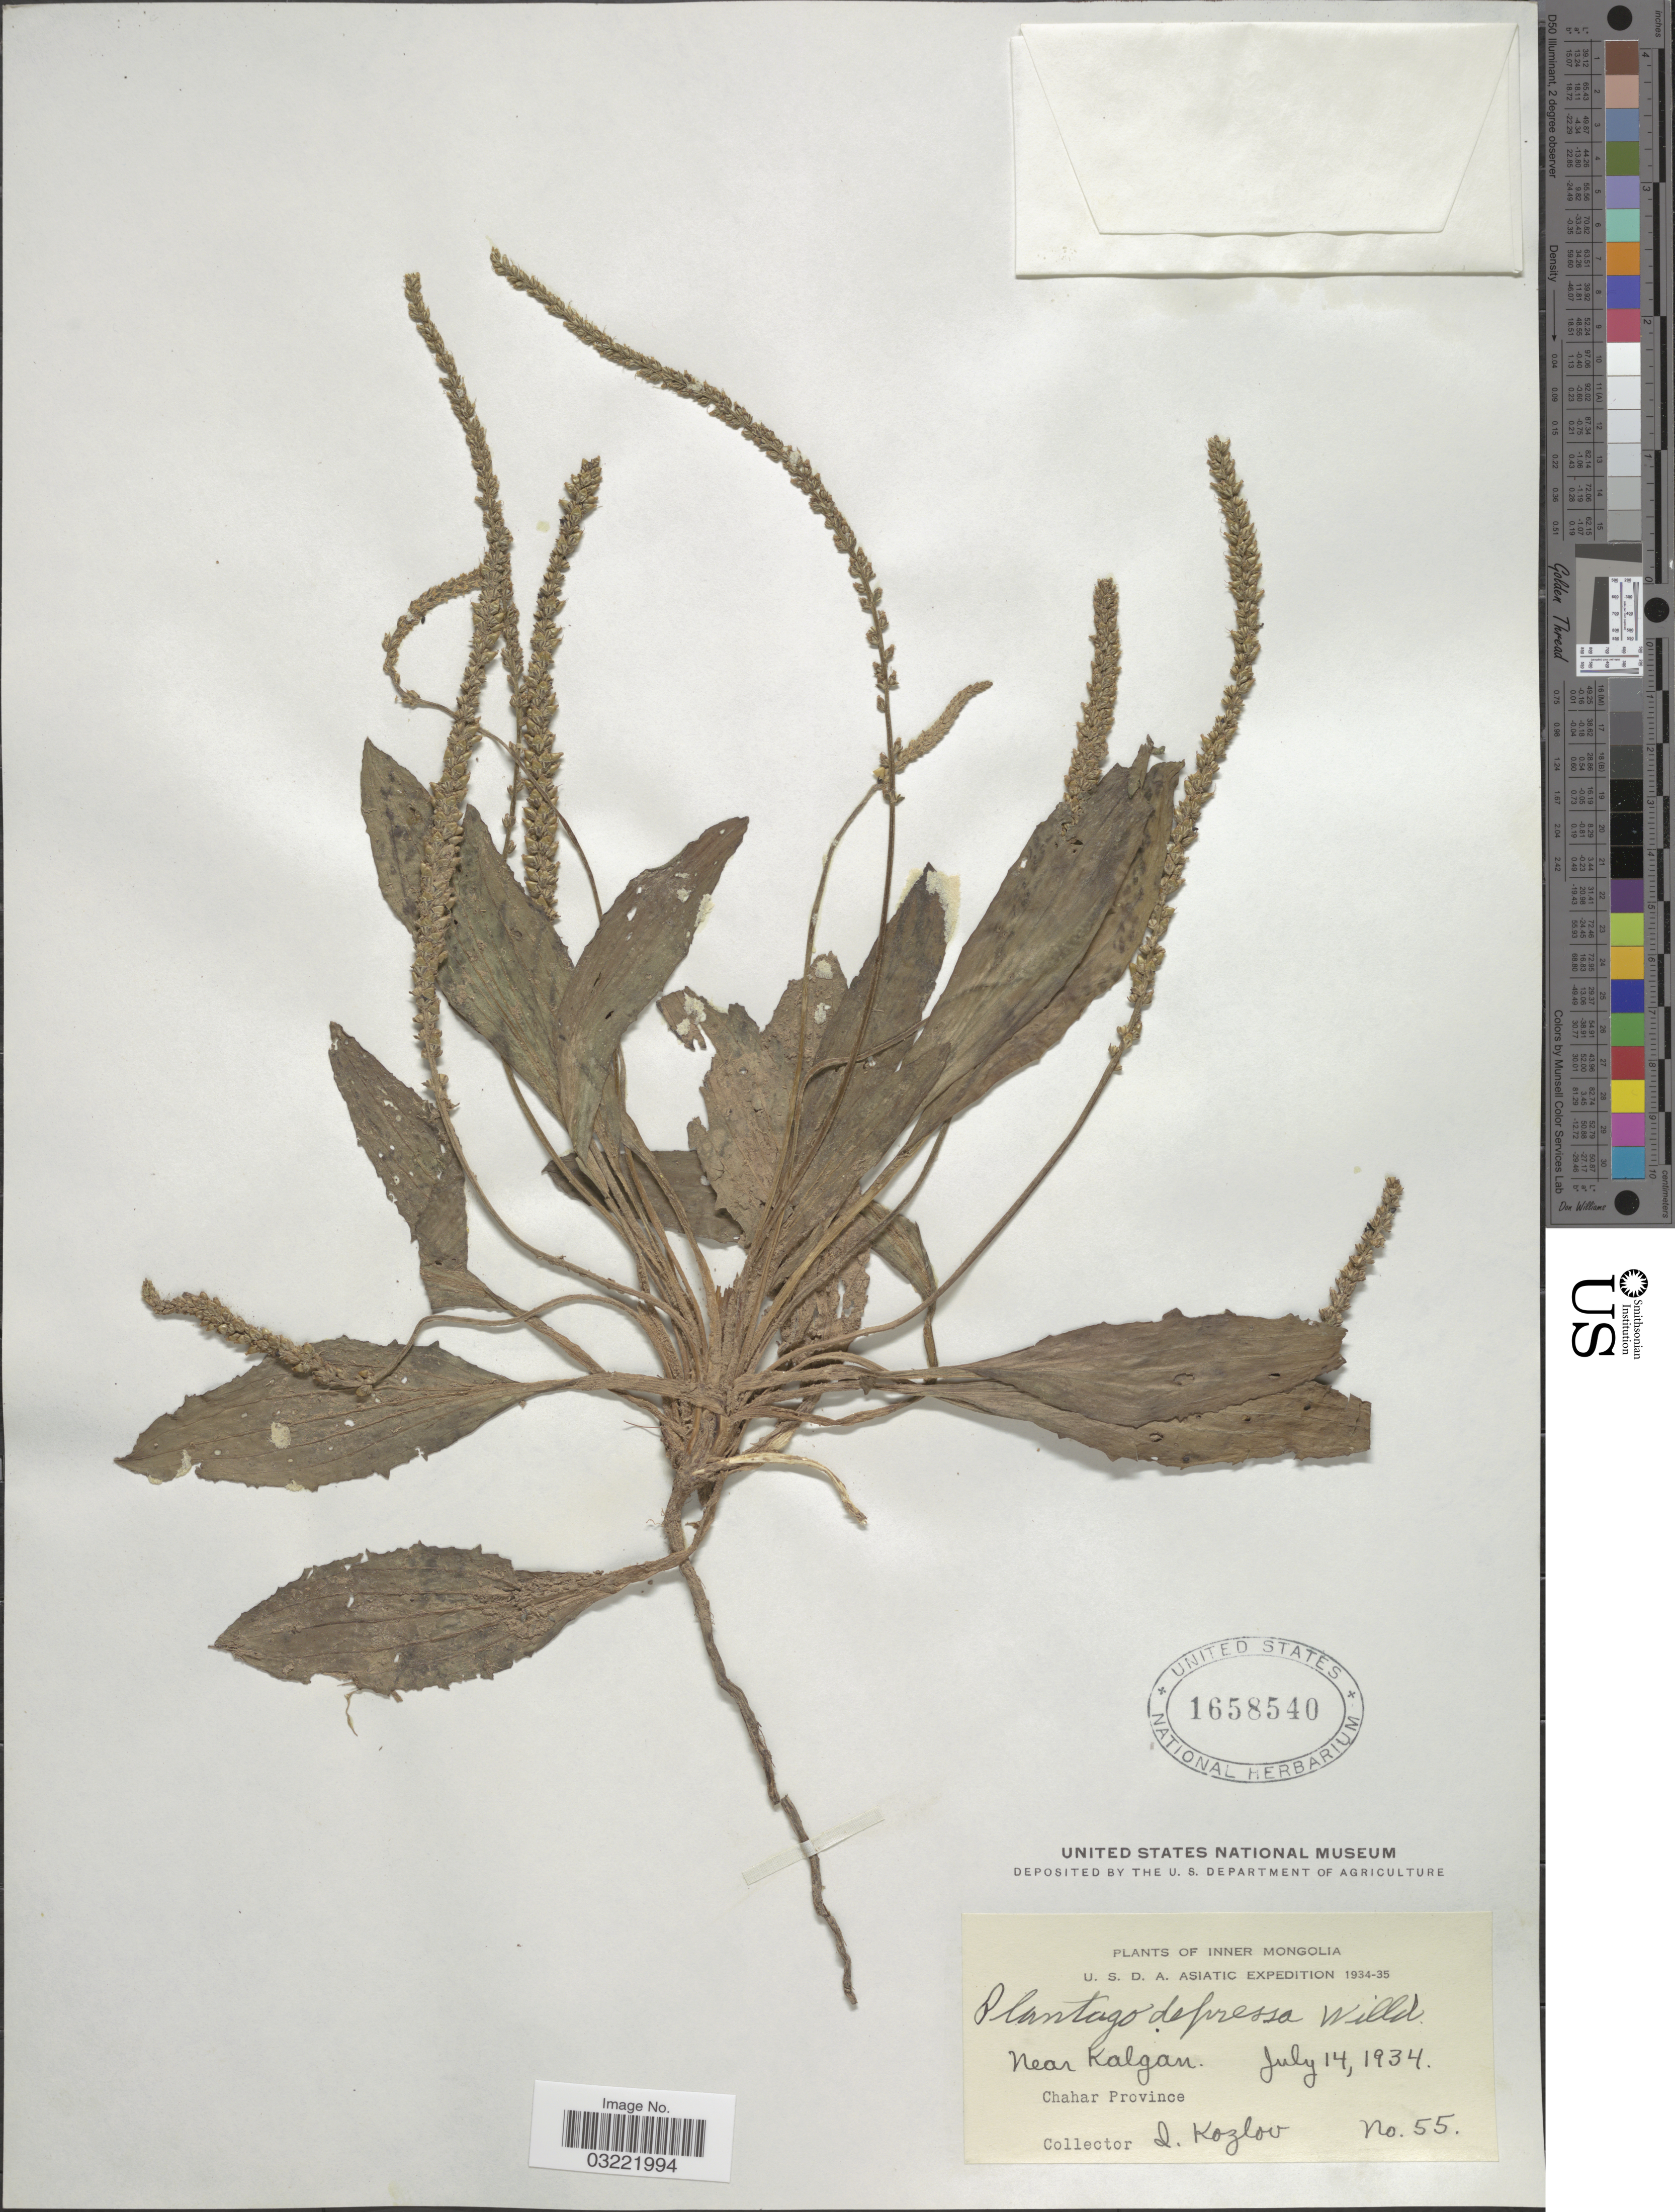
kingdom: Plantae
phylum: Tracheophyta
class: Magnoliopsida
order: Lamiales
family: Plantaginaceae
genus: Plantago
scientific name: Plantago depressa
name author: Willd.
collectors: I. Kozlov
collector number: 55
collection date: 1934-07-14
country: China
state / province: Nei Monggol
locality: Inner Mongolia. Near Kalgan. Chahar Province.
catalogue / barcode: US 1658540